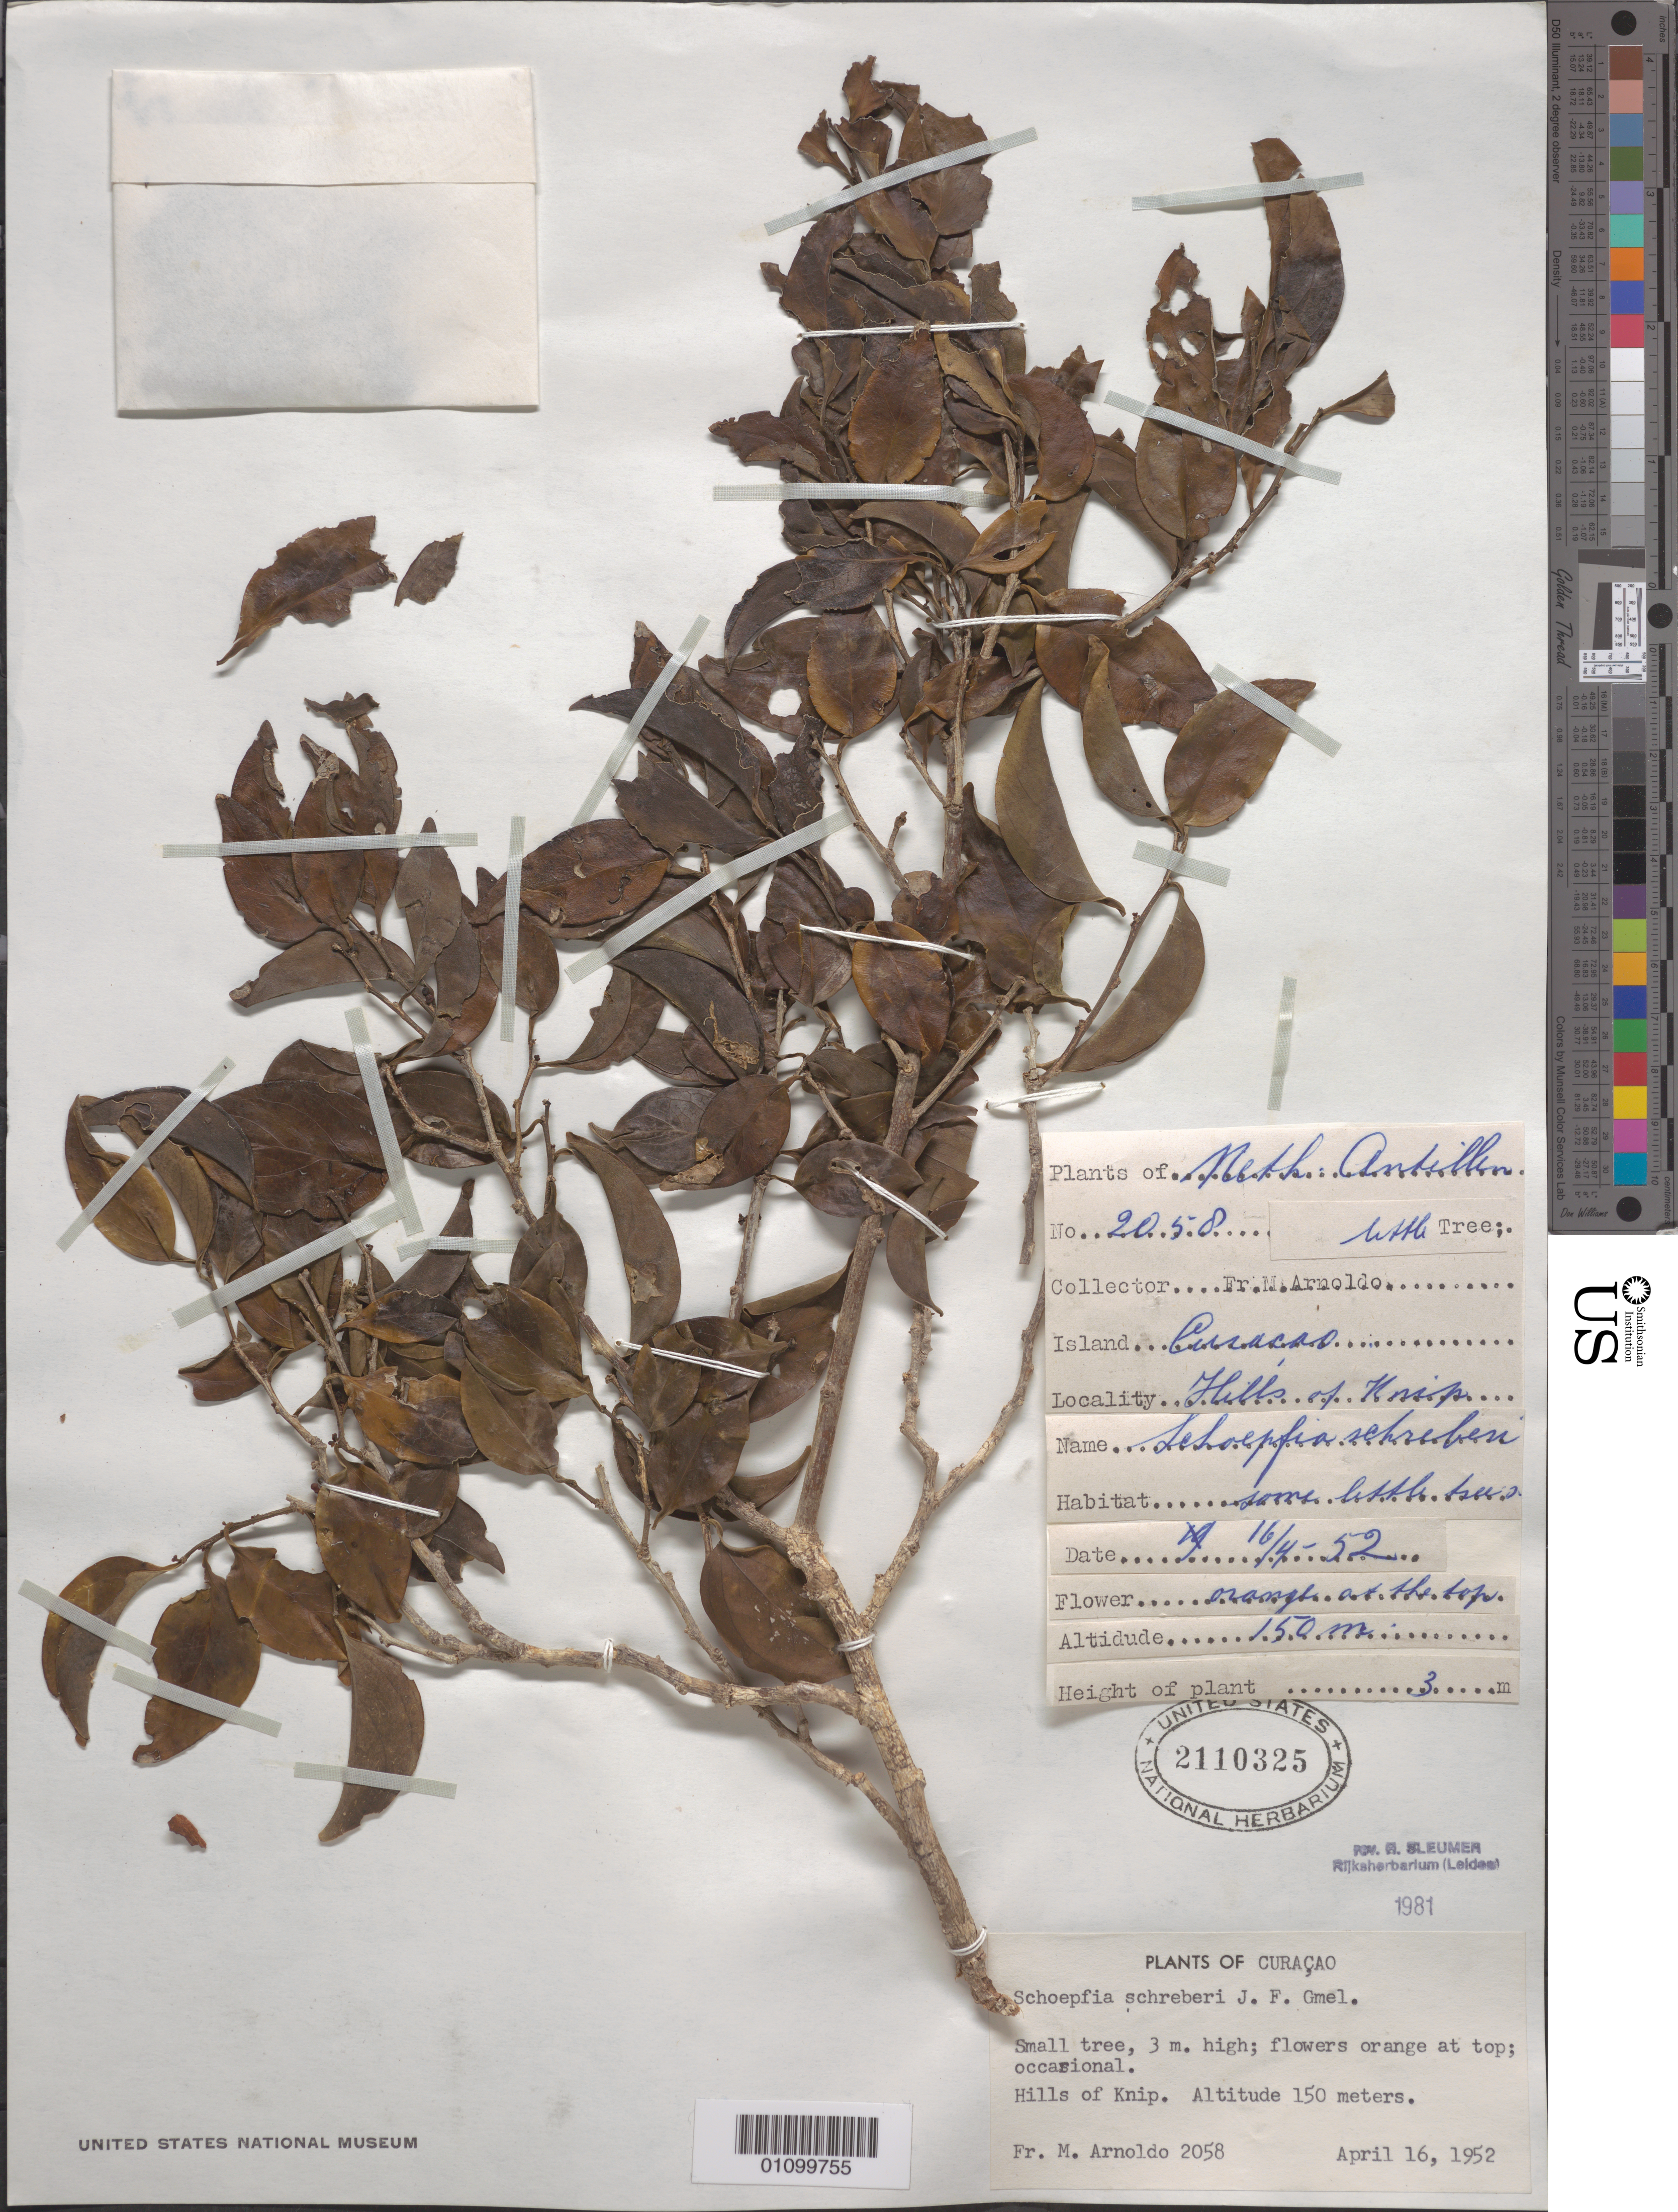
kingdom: Plantae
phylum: Tracheophyta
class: Magnoliopsida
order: Santalales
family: Schoepfiaceae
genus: Schoepfia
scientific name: Schoepfia schreberi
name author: J.F. Gmel.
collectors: N. Arnoldo-Broeders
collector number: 2058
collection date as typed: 16 Apr 1952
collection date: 1952-04-16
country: Curaçao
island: Curaçao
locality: Hills of Knip.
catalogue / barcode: US 2110325